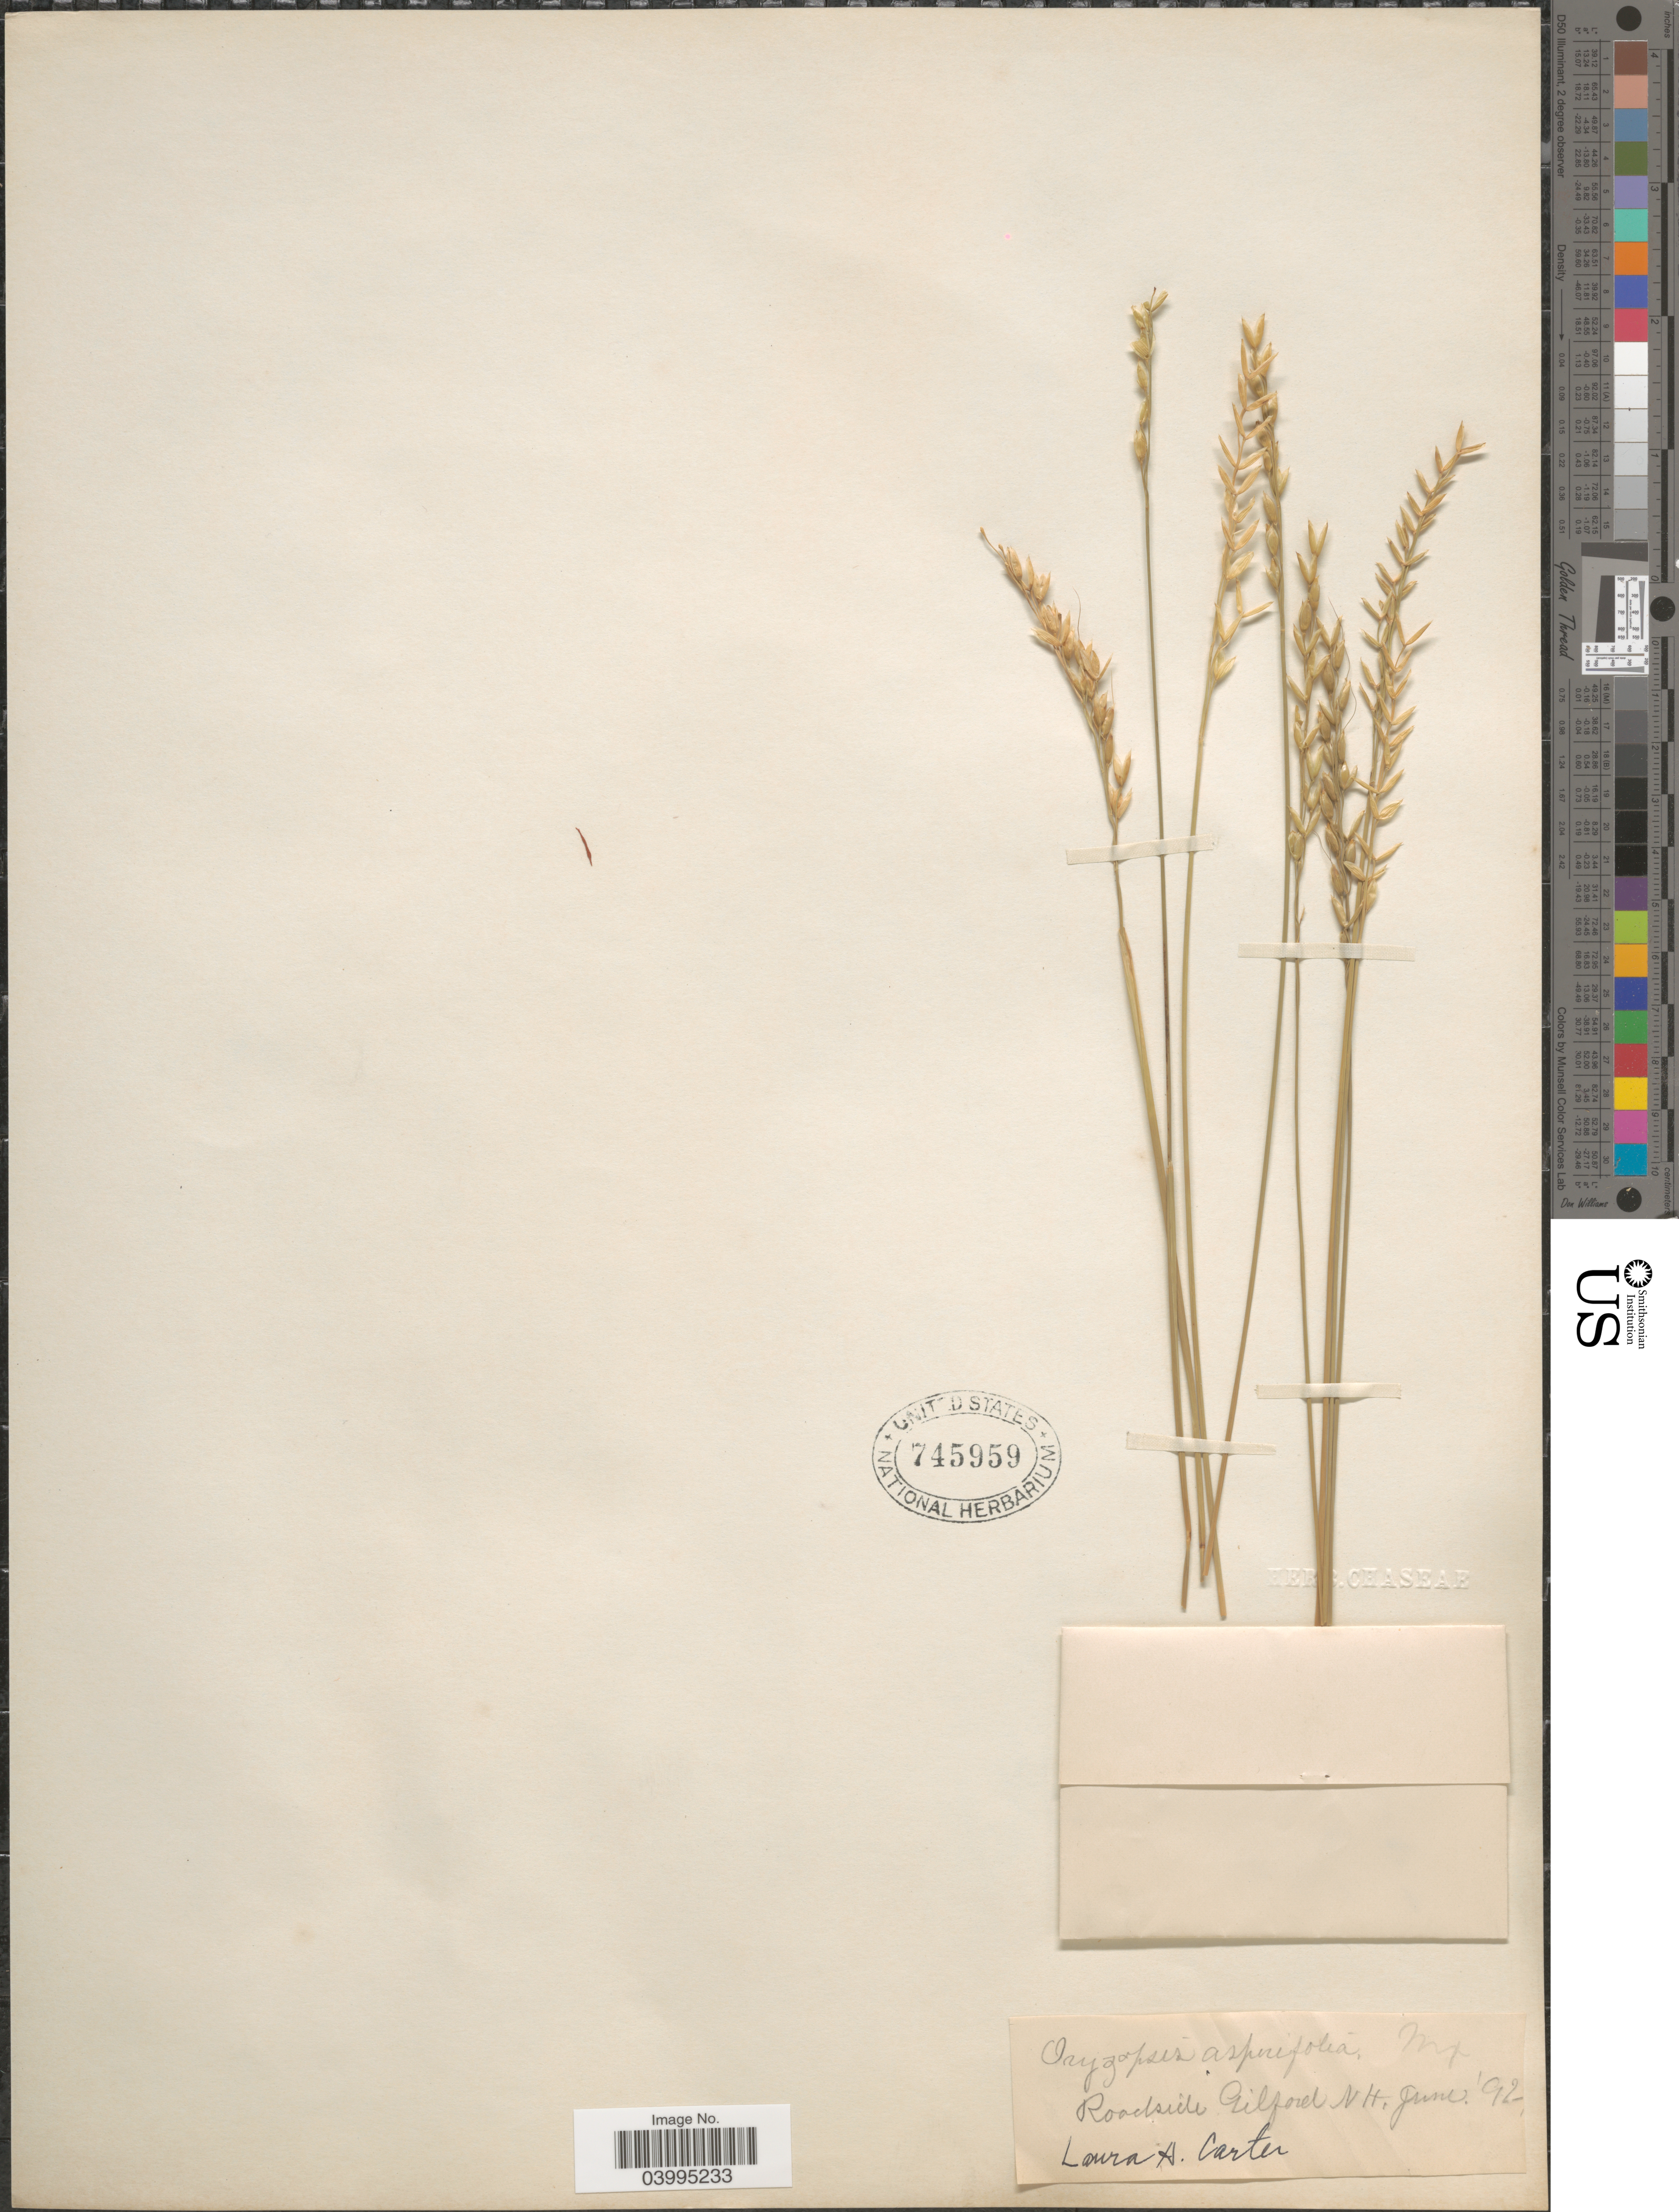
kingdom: Plantae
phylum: Tracheophyta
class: Liliopsida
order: Poales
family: Poaceae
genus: Oryzopsis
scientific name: Oryzopsis asperifolia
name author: Michx.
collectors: L. Carter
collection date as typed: Transcribed d/m/y: /6/92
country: United States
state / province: New Hampshire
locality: Roadside Gilford.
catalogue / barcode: US 745959